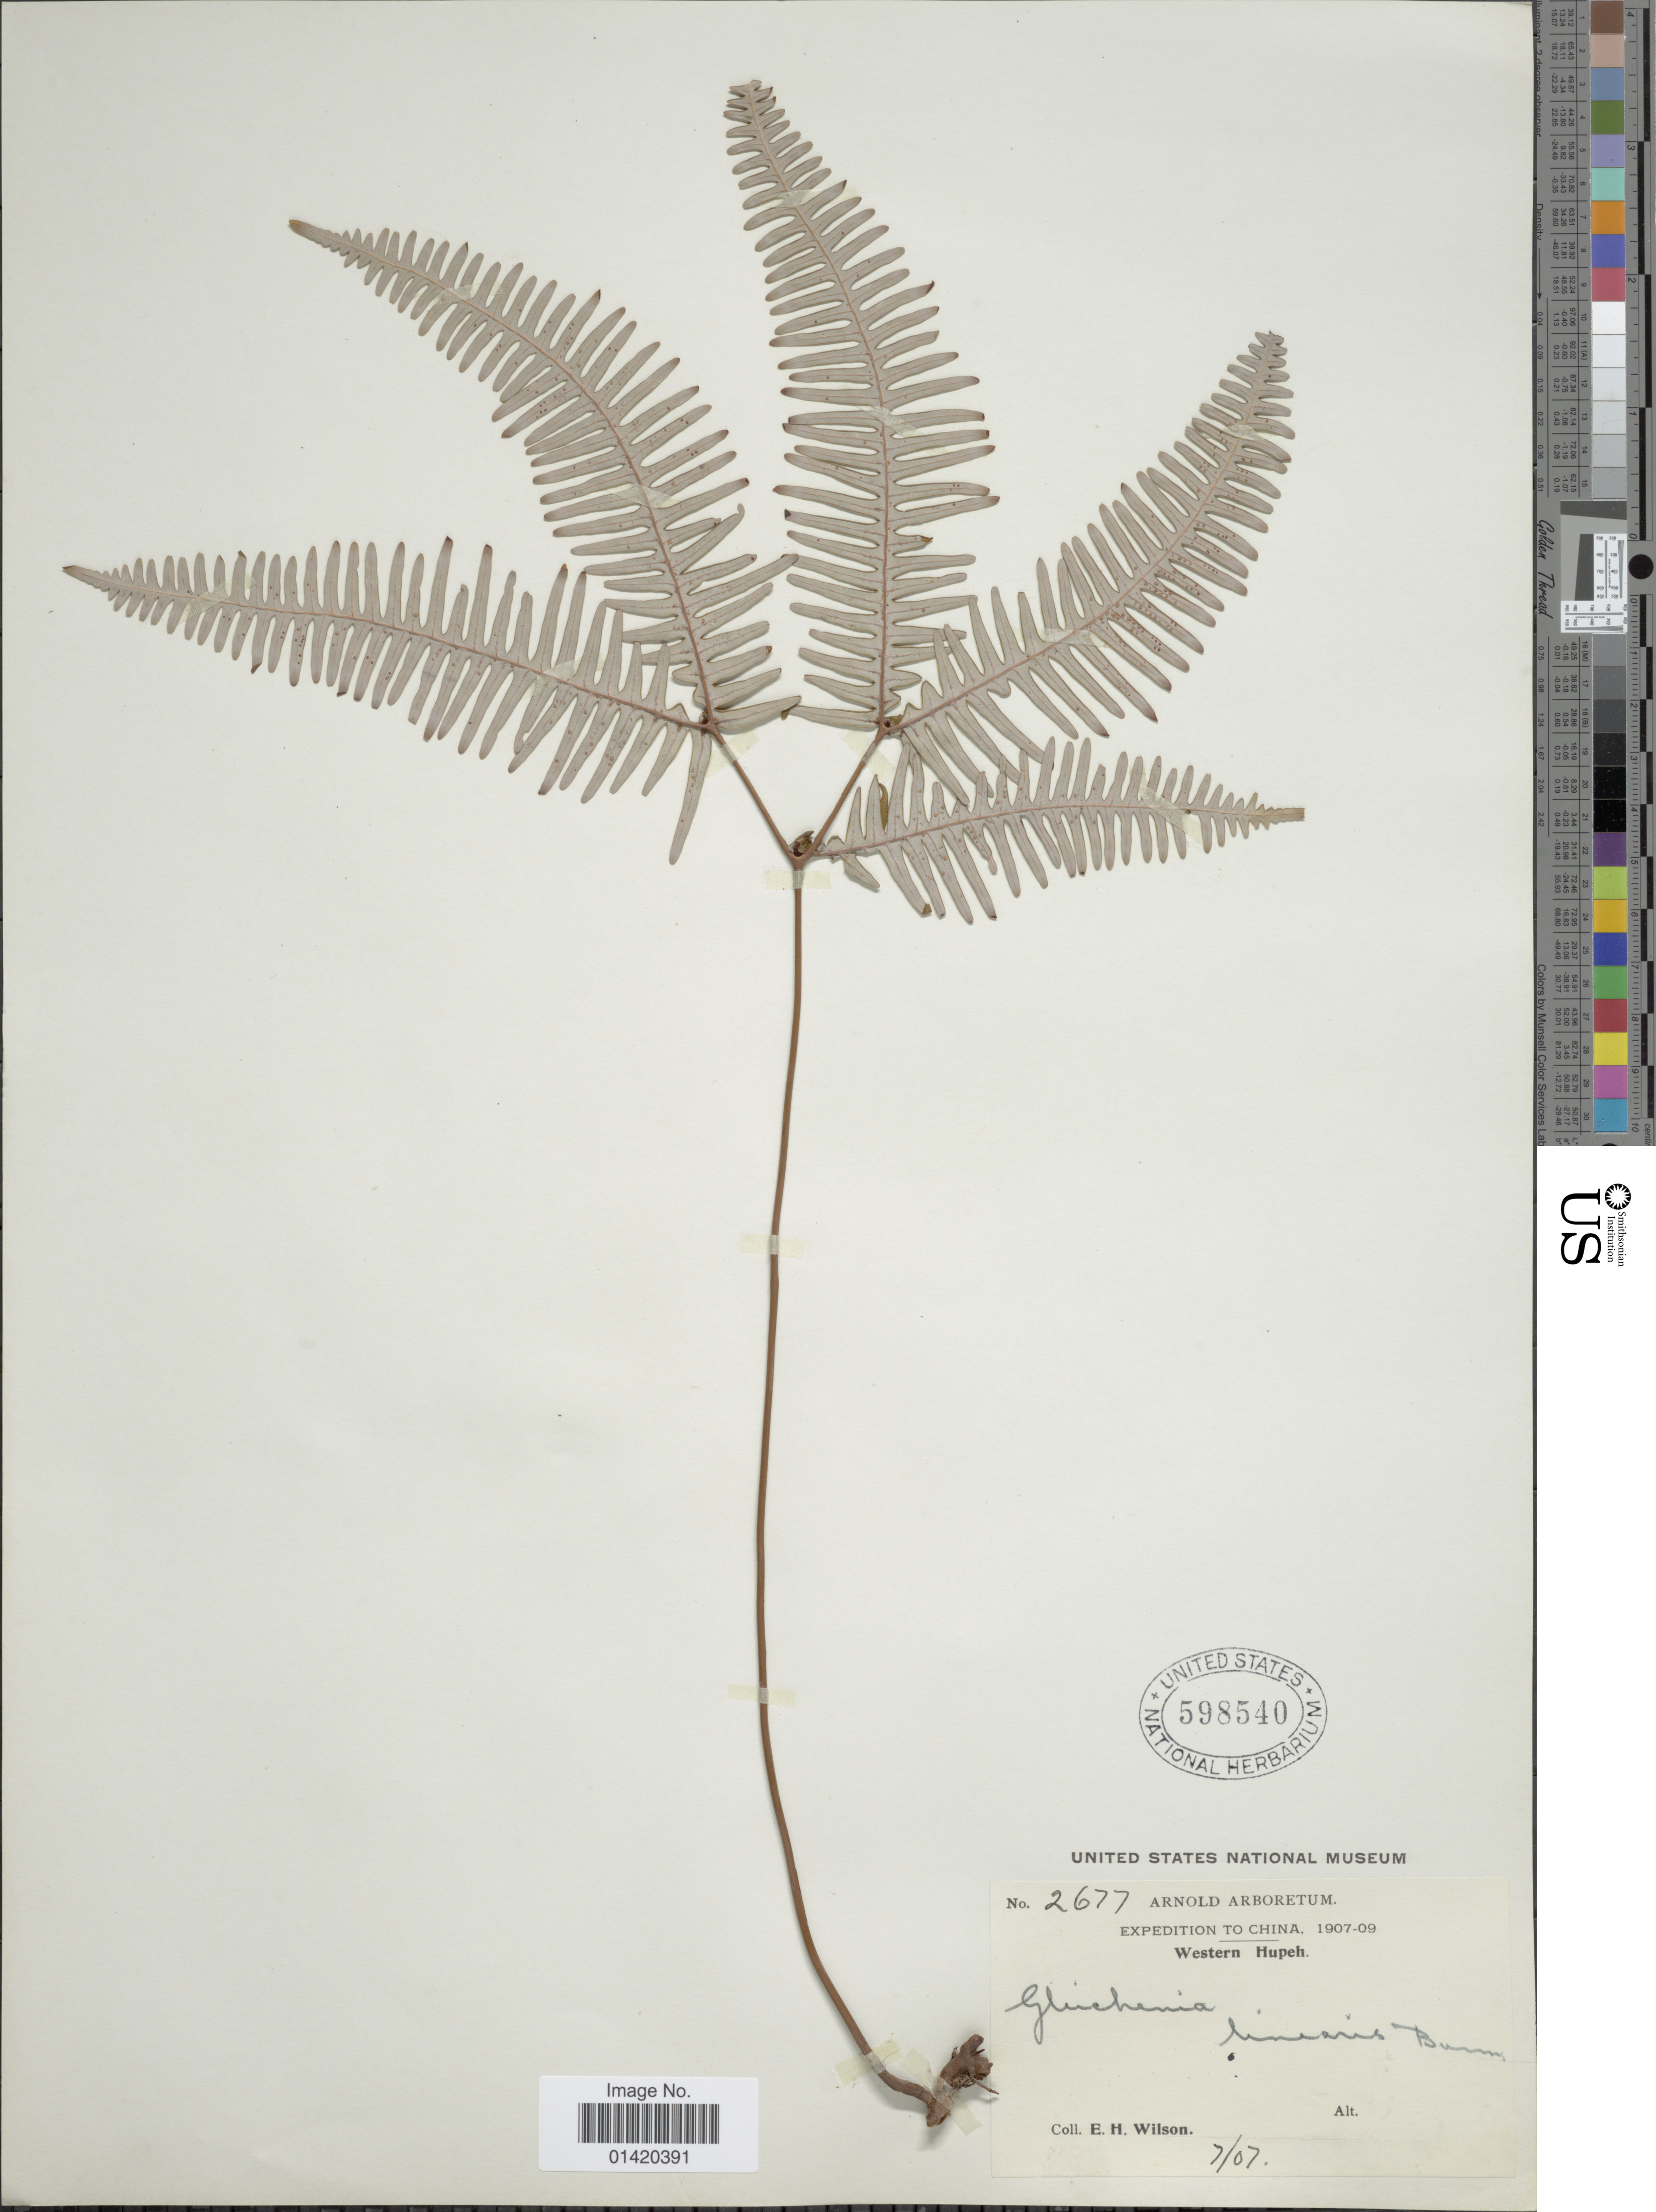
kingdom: Plantae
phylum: Tracheophyta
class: Polypodiopsida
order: Gleicheniales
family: Gleicheniaceae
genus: Dicranopteris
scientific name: Dicranopteris linearis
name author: (Burm. f.) Underw.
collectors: E. Wilson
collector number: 2677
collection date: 1907-07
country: China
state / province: Hubei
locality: Western Hupeh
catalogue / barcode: US 598540